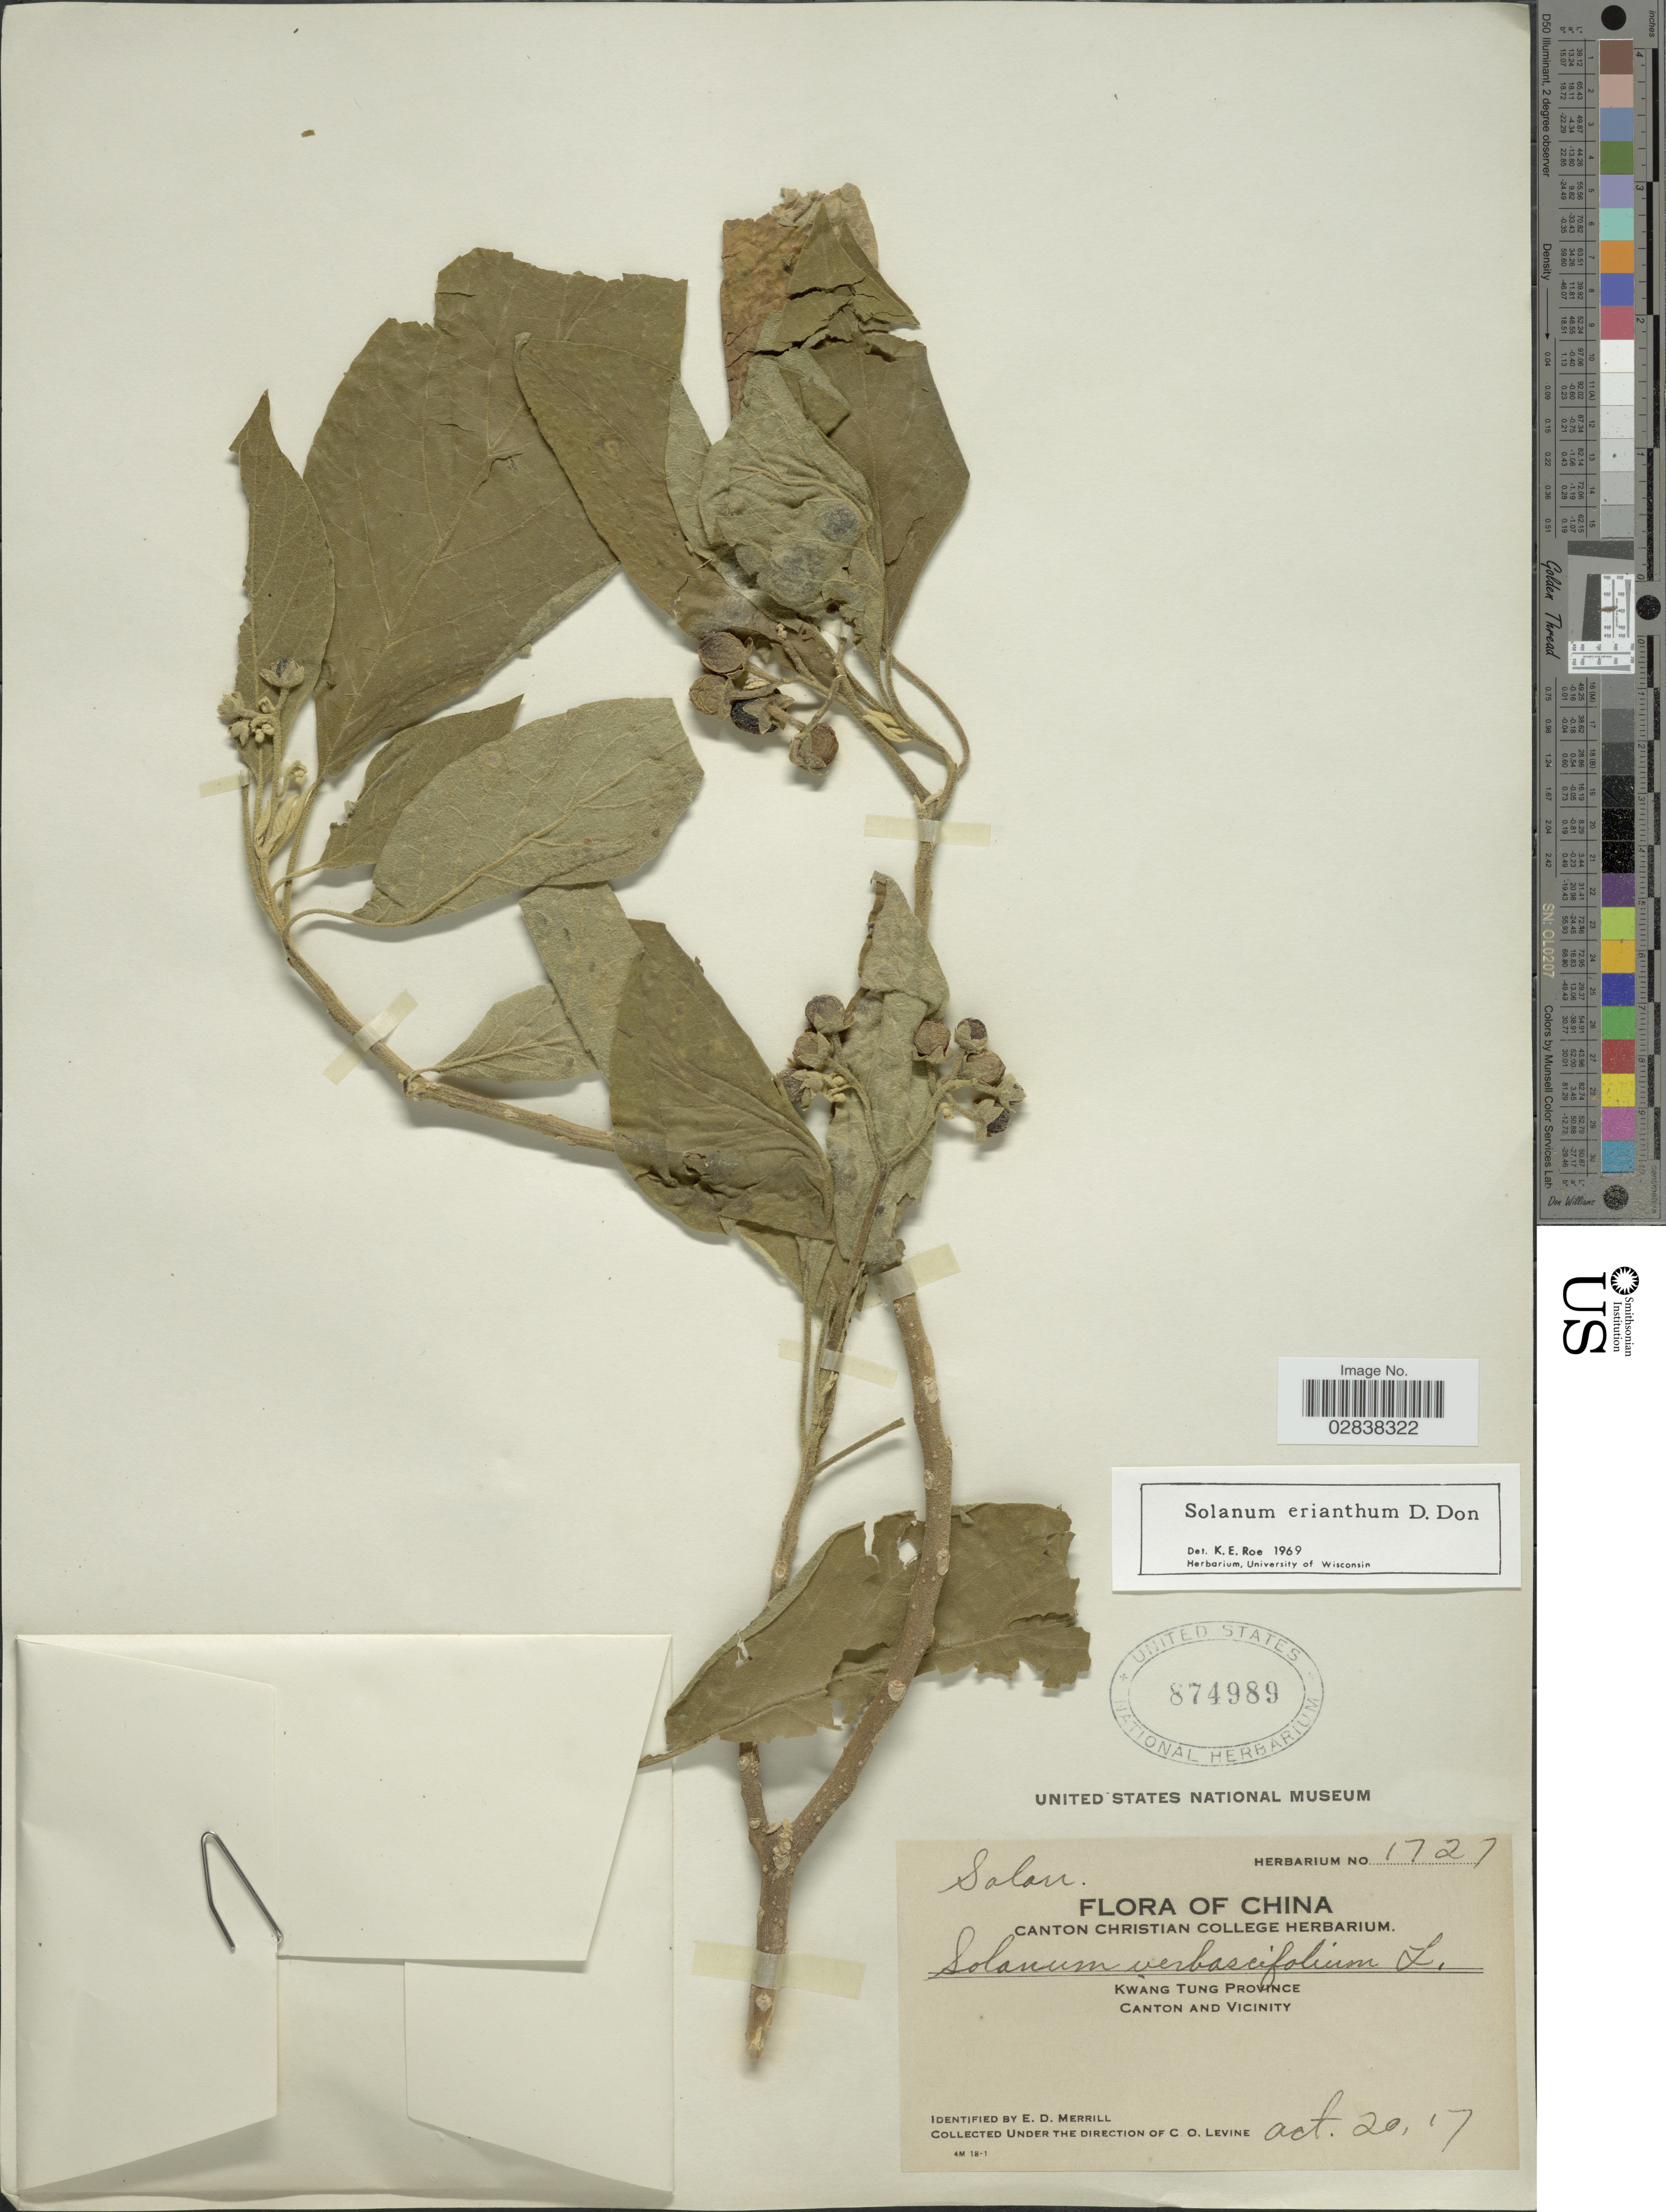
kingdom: Plantae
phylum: Tracheophyta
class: Magnoliopsida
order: Solanales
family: Solanaceae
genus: Solanum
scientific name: Solanum erianthum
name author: D. Don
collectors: C. O. Levine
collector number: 1727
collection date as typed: Transcribed d/m/y: 20/10/17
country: China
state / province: Guangdong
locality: Kwang Tung Province, Canton and Vicinity.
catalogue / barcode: US 874989